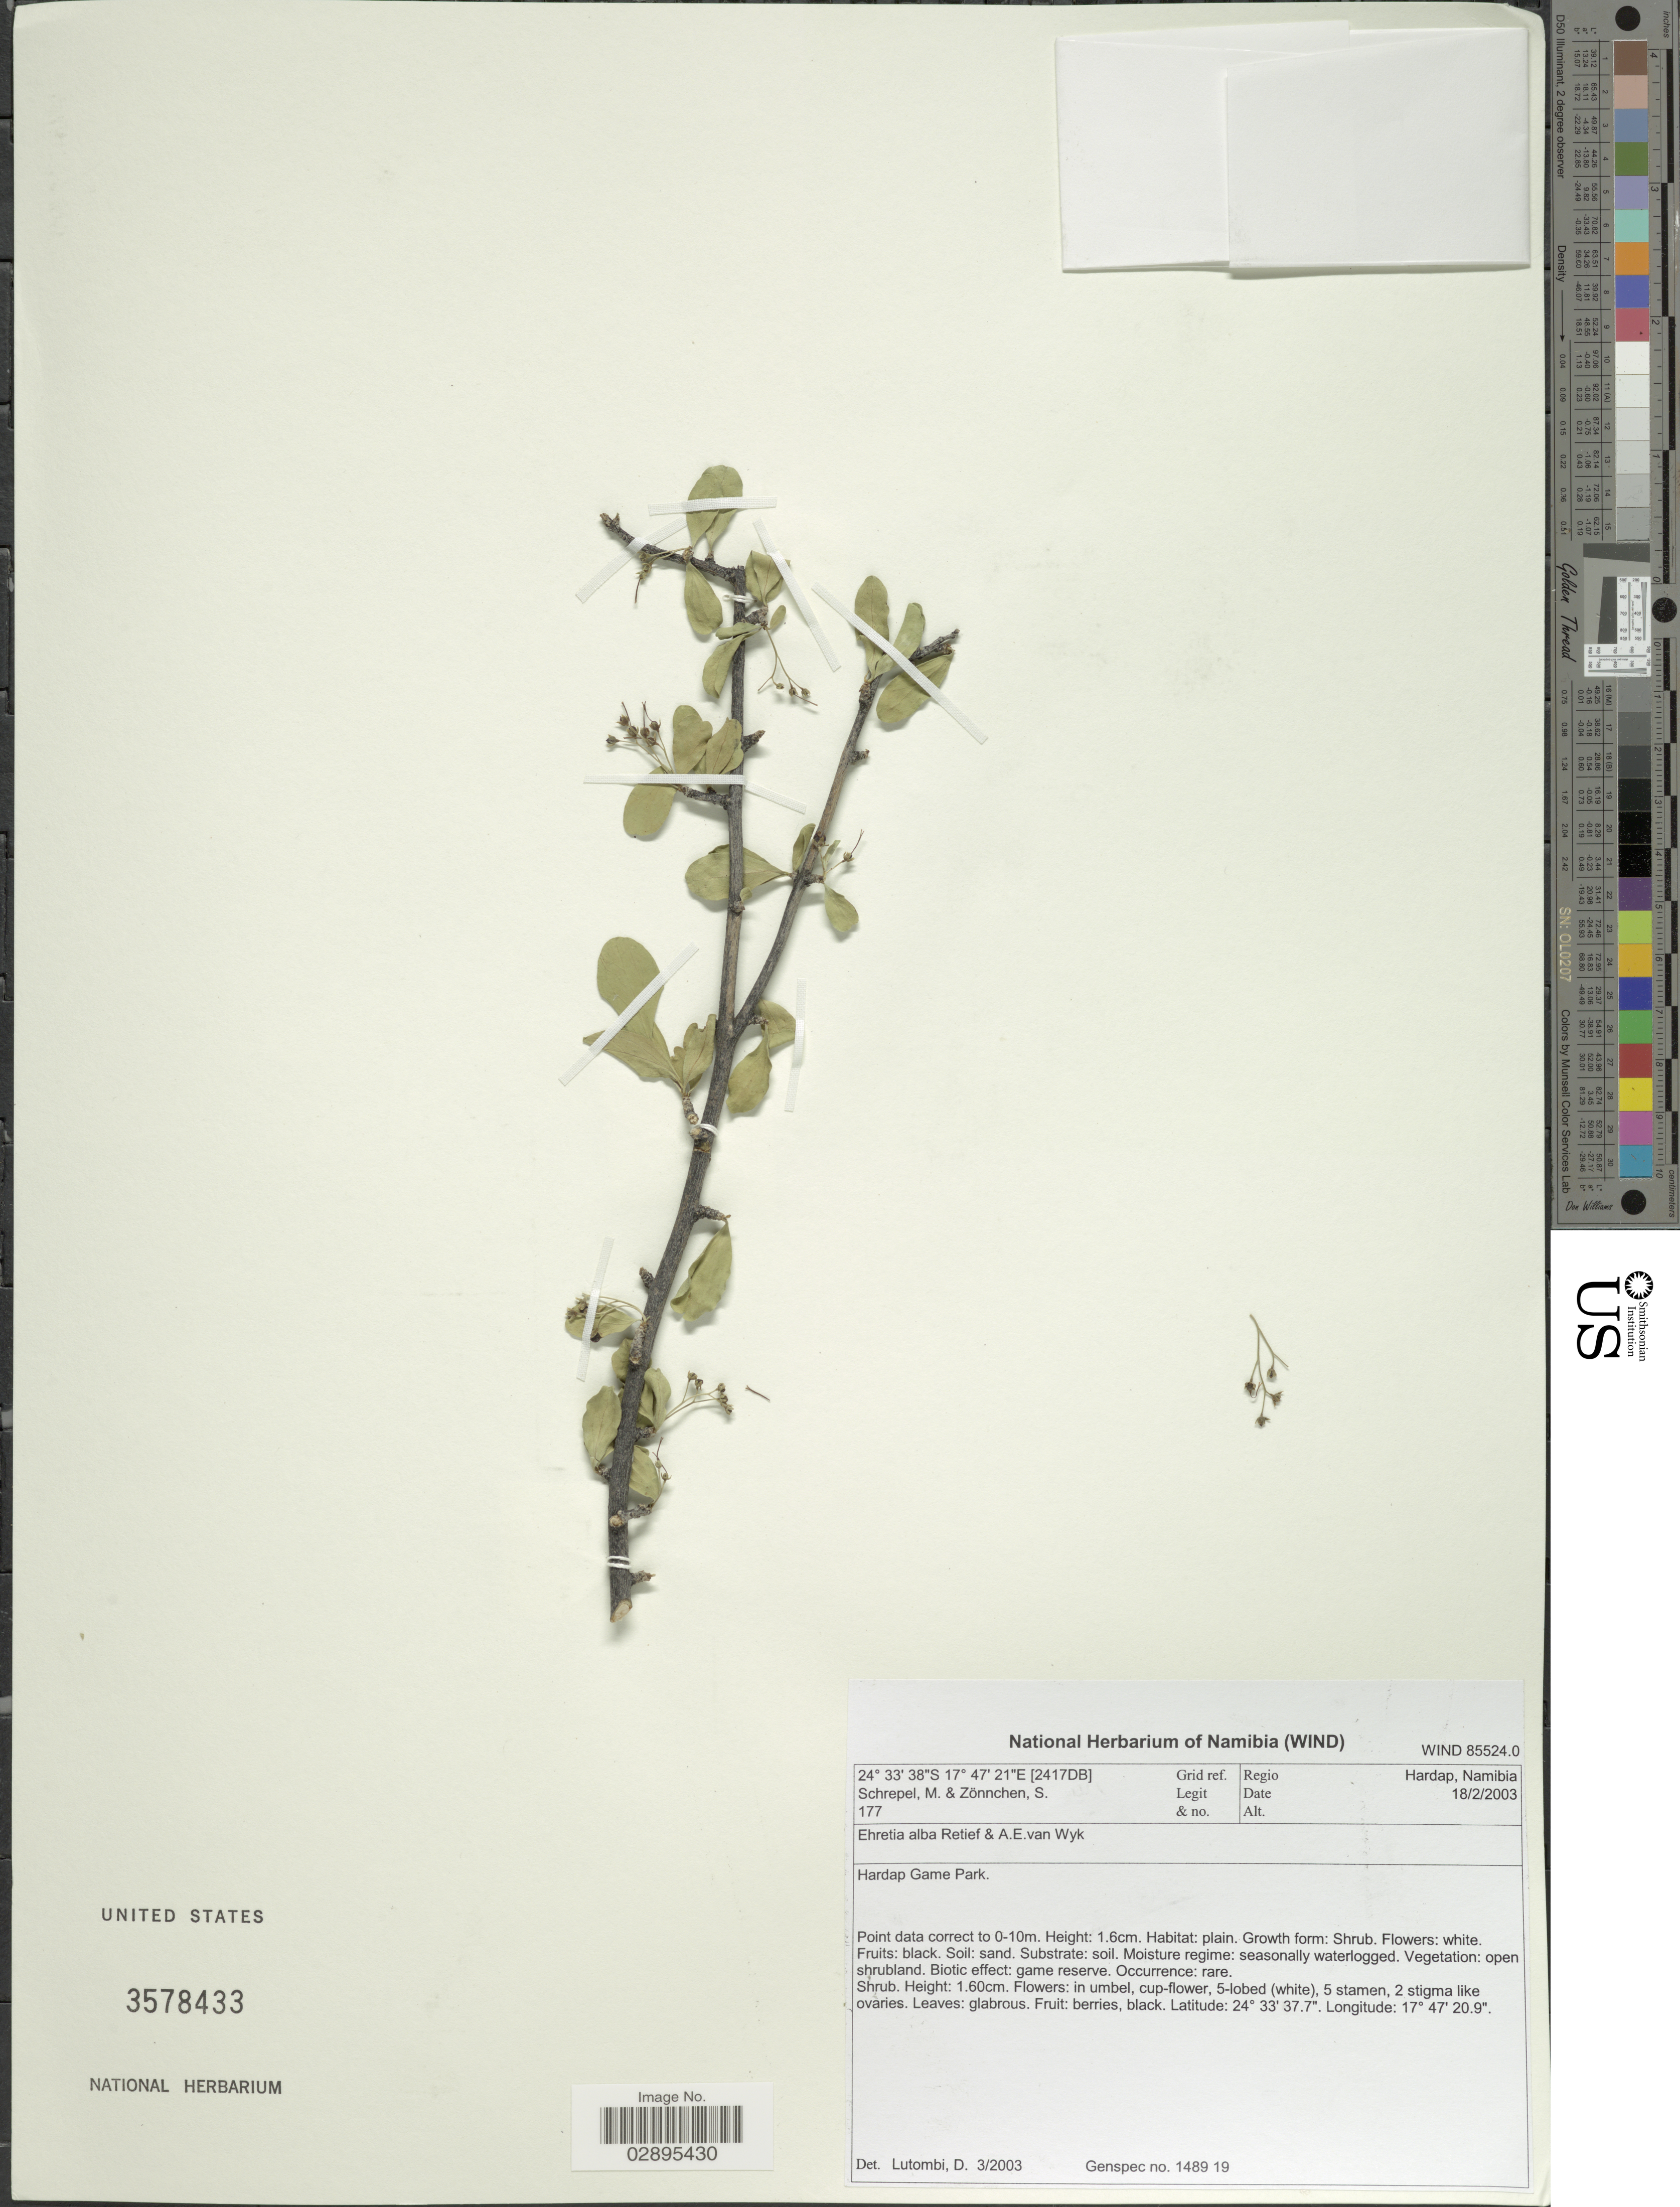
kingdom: Plantae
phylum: Tracheophyta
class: Magnoliopsida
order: Boraginales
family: Ehretiaceae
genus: Ehretia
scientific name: Ehretia alba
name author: Retief & A.E. van Wyk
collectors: M. Schrepel & S. Zonnchen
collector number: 177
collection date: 2003-02-18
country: Namibia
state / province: Hardap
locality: Regio Hardap, Namibia. Hardap Game Park. (2417 DB).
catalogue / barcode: US 3578433